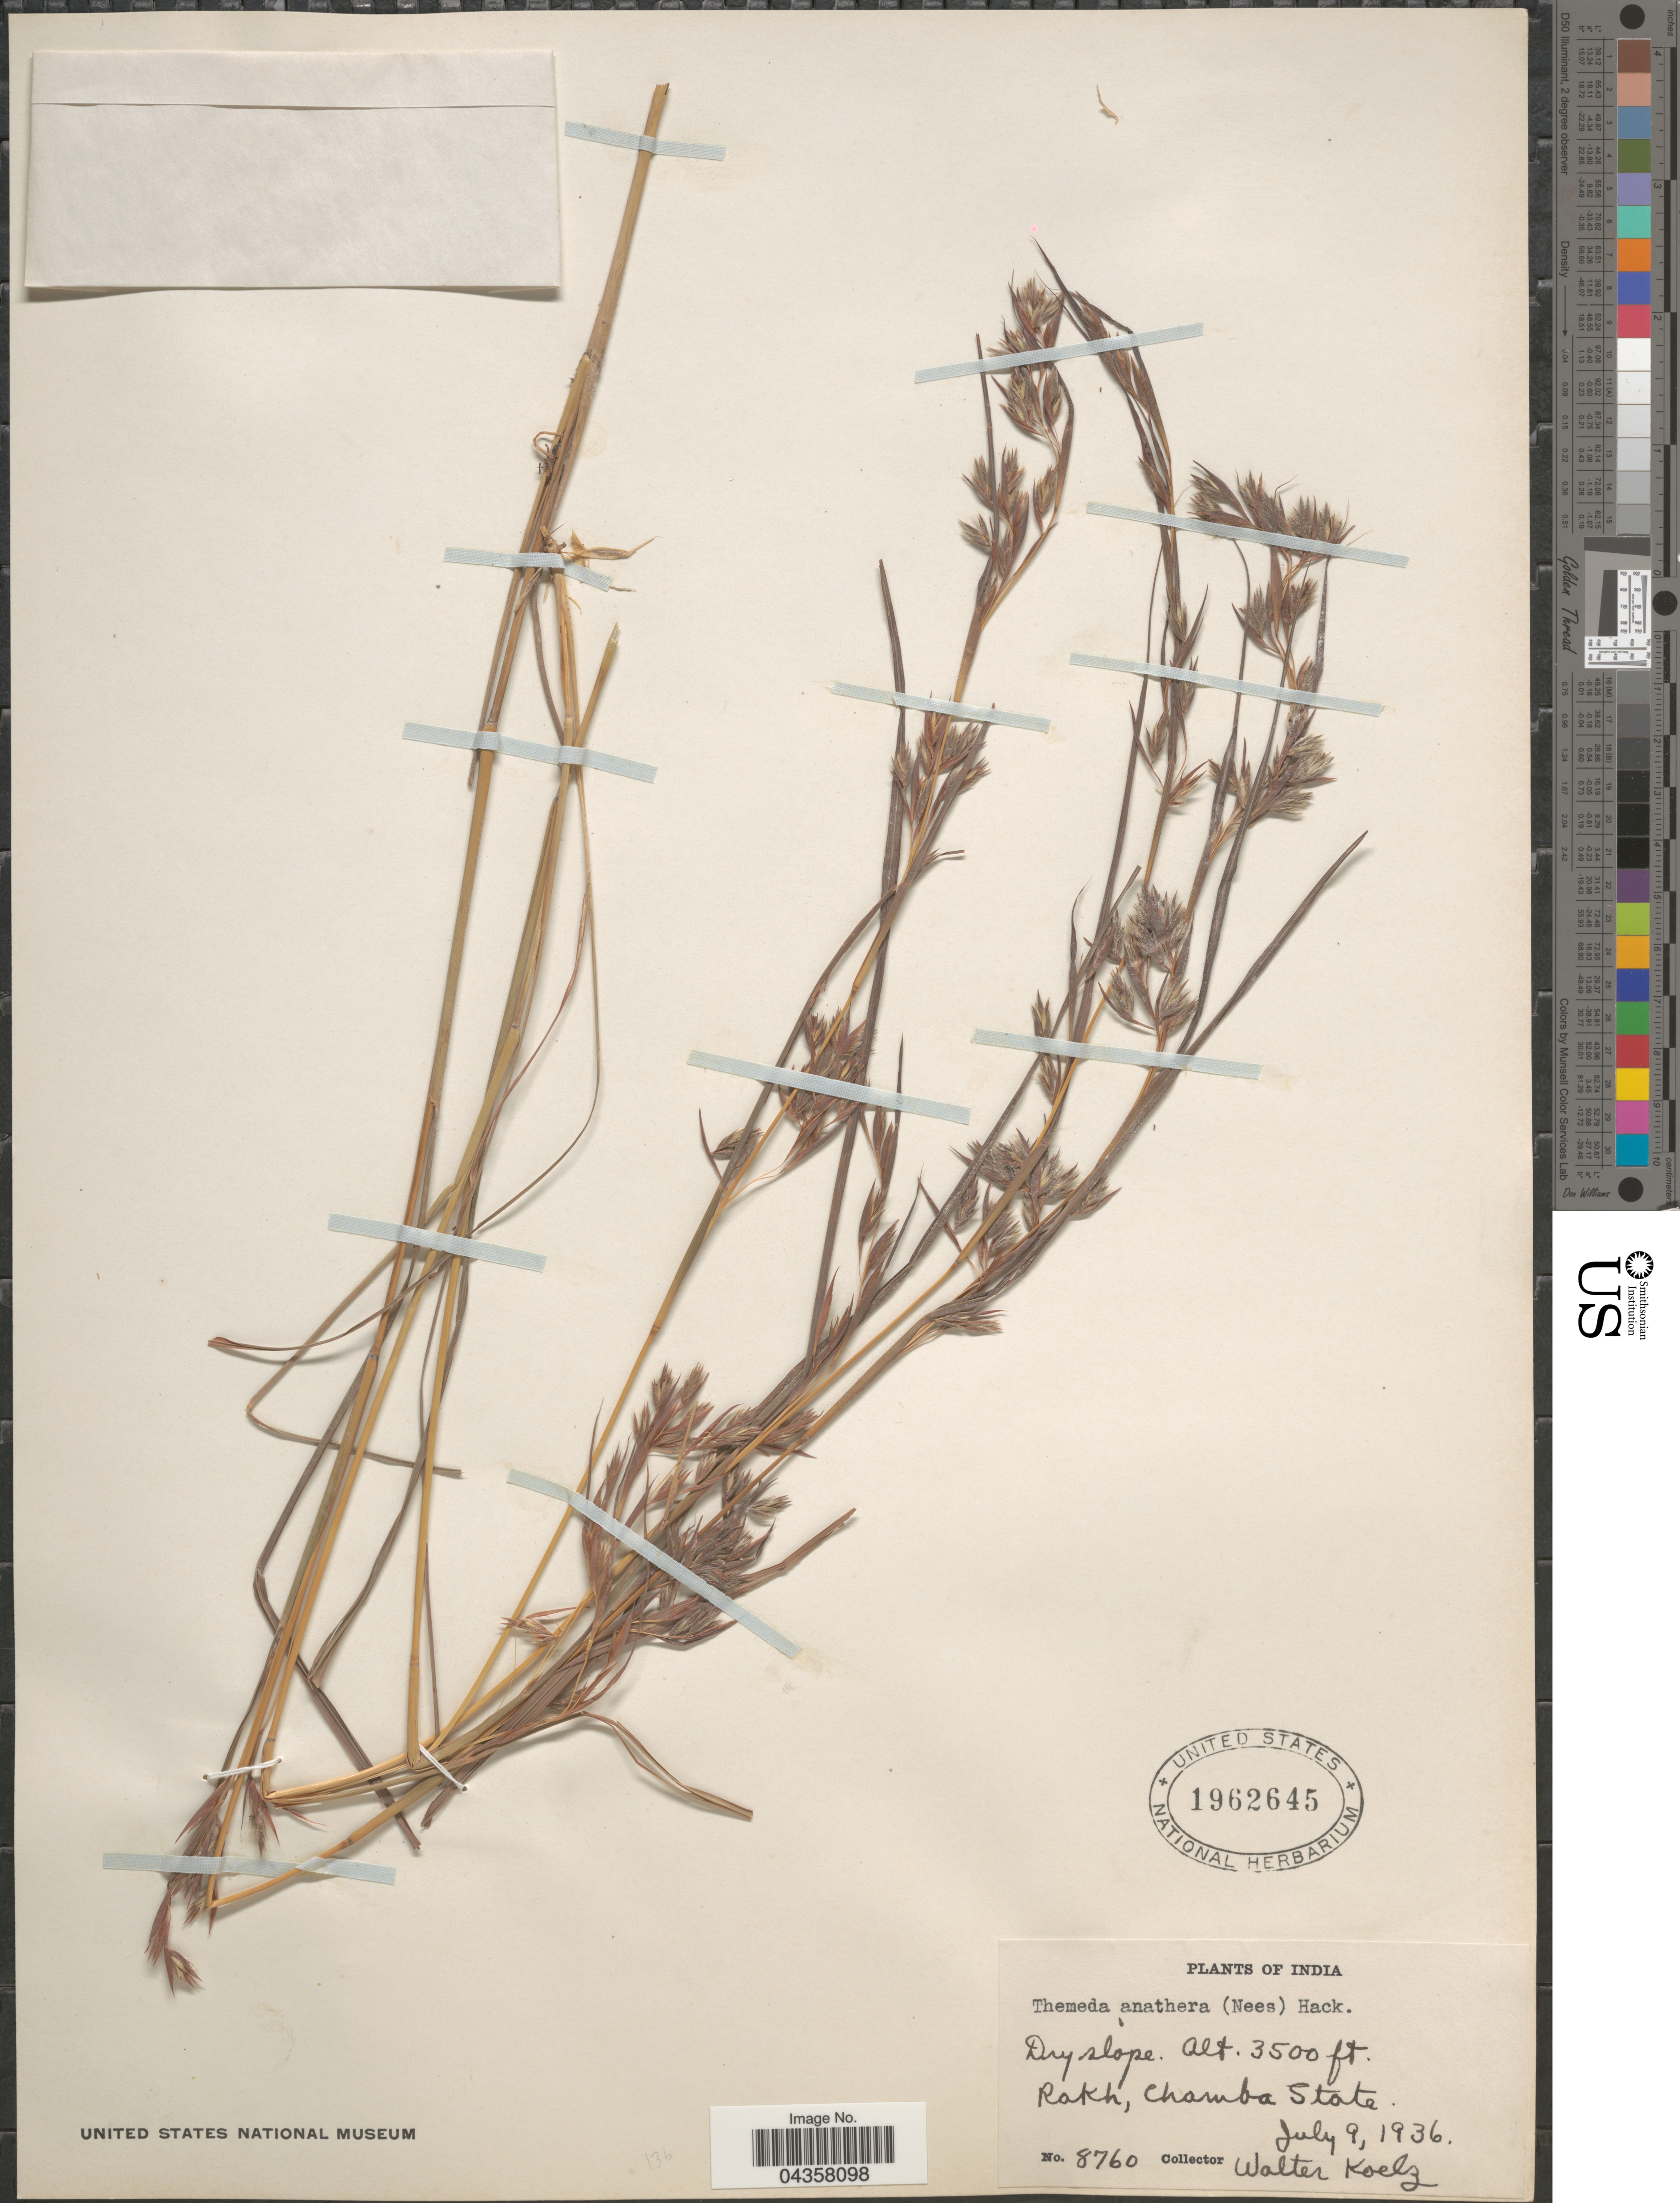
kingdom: Plantae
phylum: Tracheophyta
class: Liliopsida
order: Poales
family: Poaceae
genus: Themeda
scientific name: Themeda anathera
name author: (Nees) Hack.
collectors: W. N. Koelz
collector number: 8760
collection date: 1936-07-09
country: India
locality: Rakh, Chamba State.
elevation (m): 1067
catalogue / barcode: US 1962645